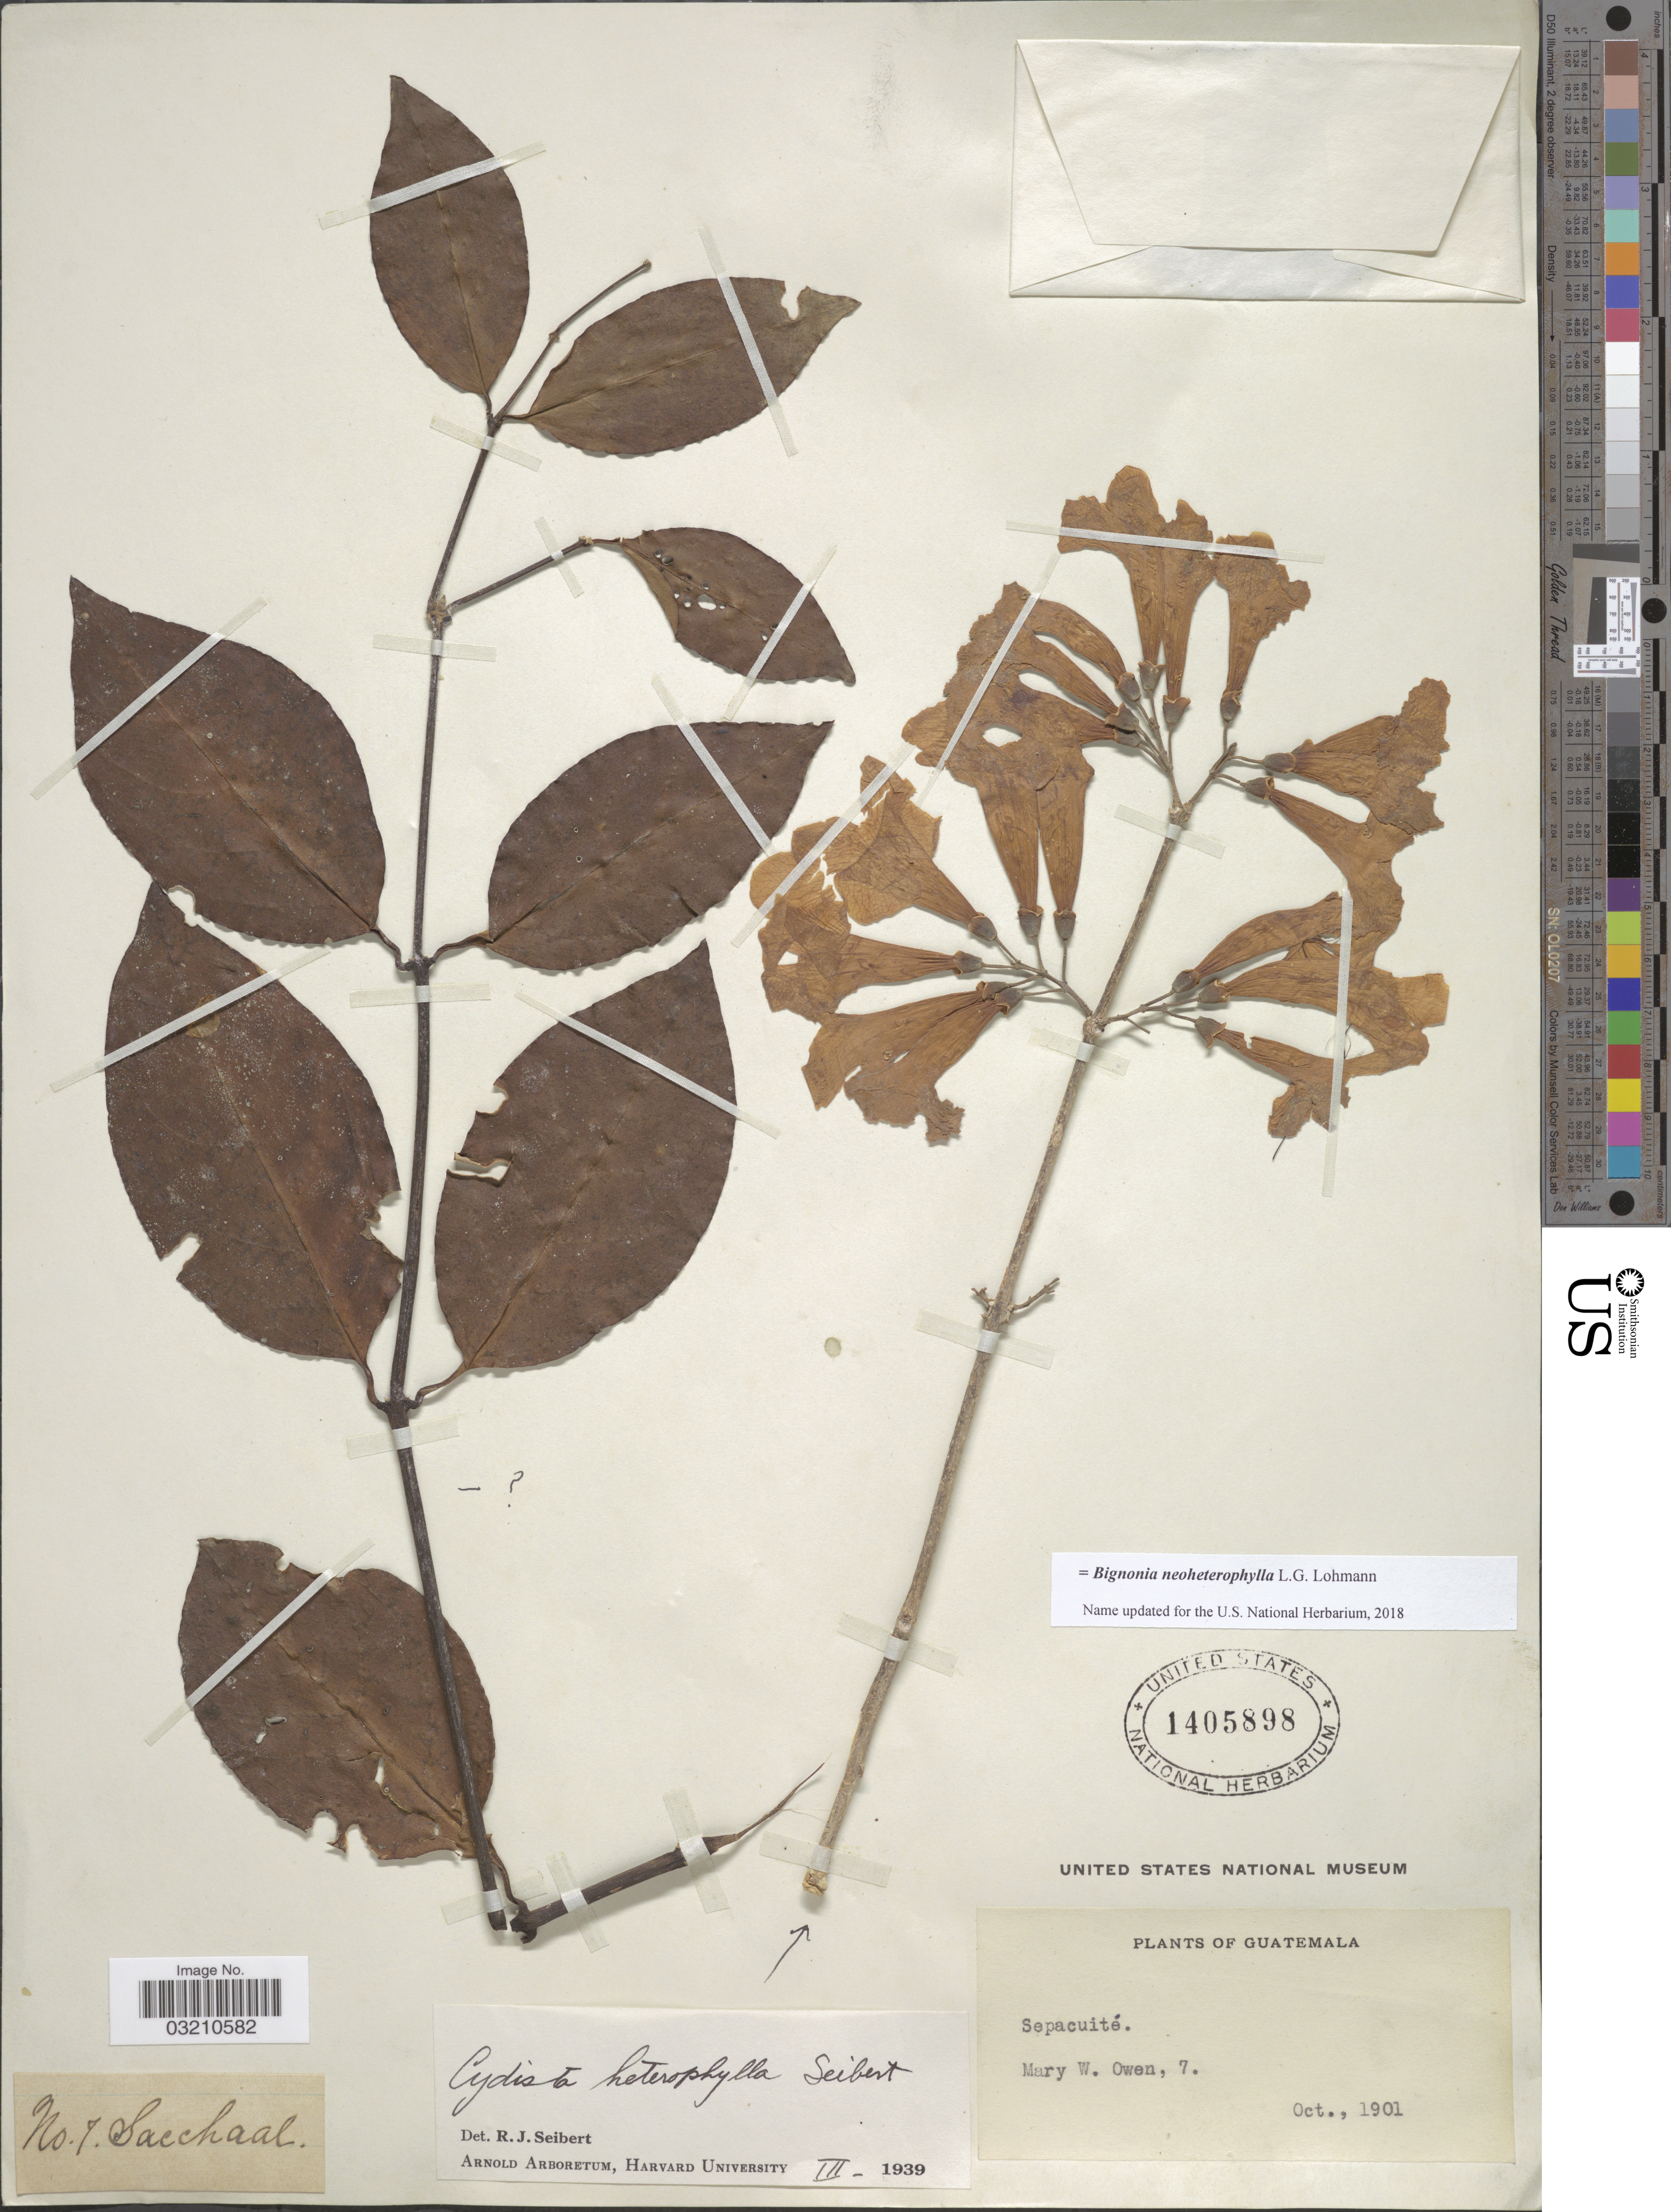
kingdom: Plantae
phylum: Tracheophyta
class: Magnoliopsida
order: Lamiales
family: Bignoniaceae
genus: Bignonia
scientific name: Bignonia neoheterophylla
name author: L.G. Lohmann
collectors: M. W. Owen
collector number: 7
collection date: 1901-10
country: Guatemala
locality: Sacchaal [unsure placement], Sepacuité.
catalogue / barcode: US 1405898